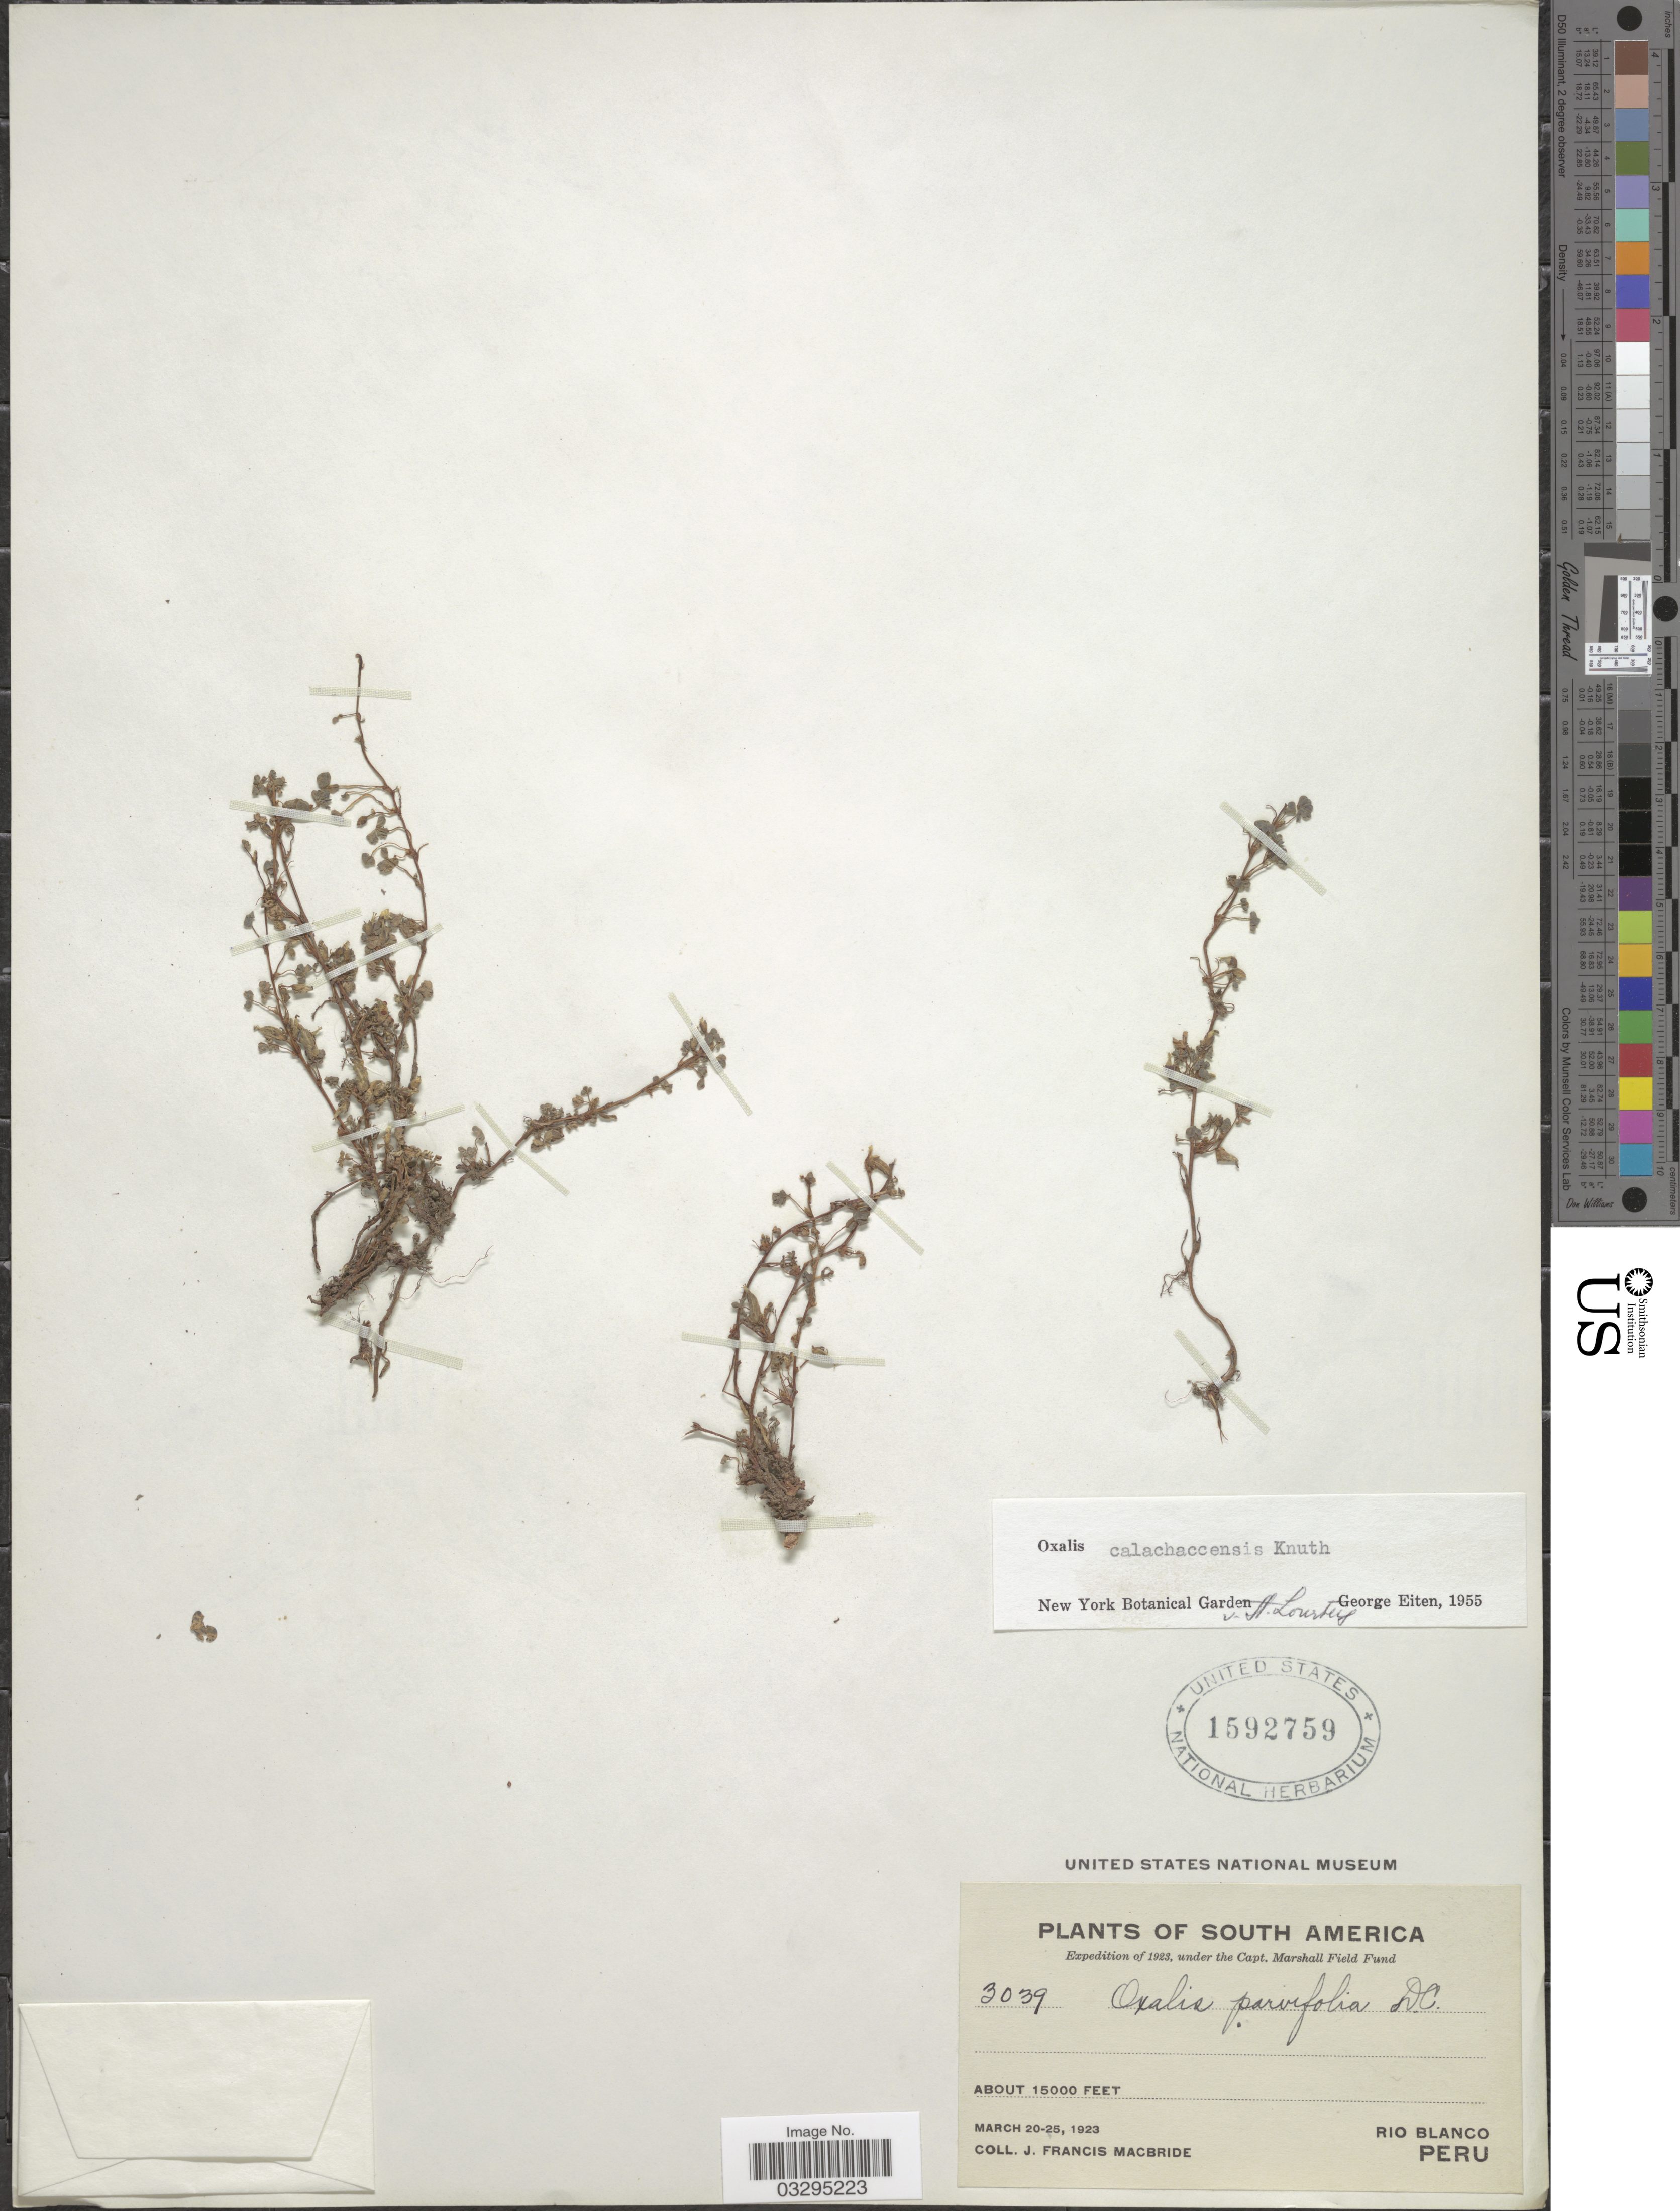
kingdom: Plantae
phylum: Tracheophyta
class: Magnoliopsida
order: Oxalidales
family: Oxalidaceae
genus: Oxalis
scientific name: Oxalis calachaccensis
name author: R. Knuth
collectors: J. F. Macbride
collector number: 3039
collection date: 1923-03-20/1923-03-25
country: Peru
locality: Rio Blanco.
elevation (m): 4572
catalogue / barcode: US 1592759